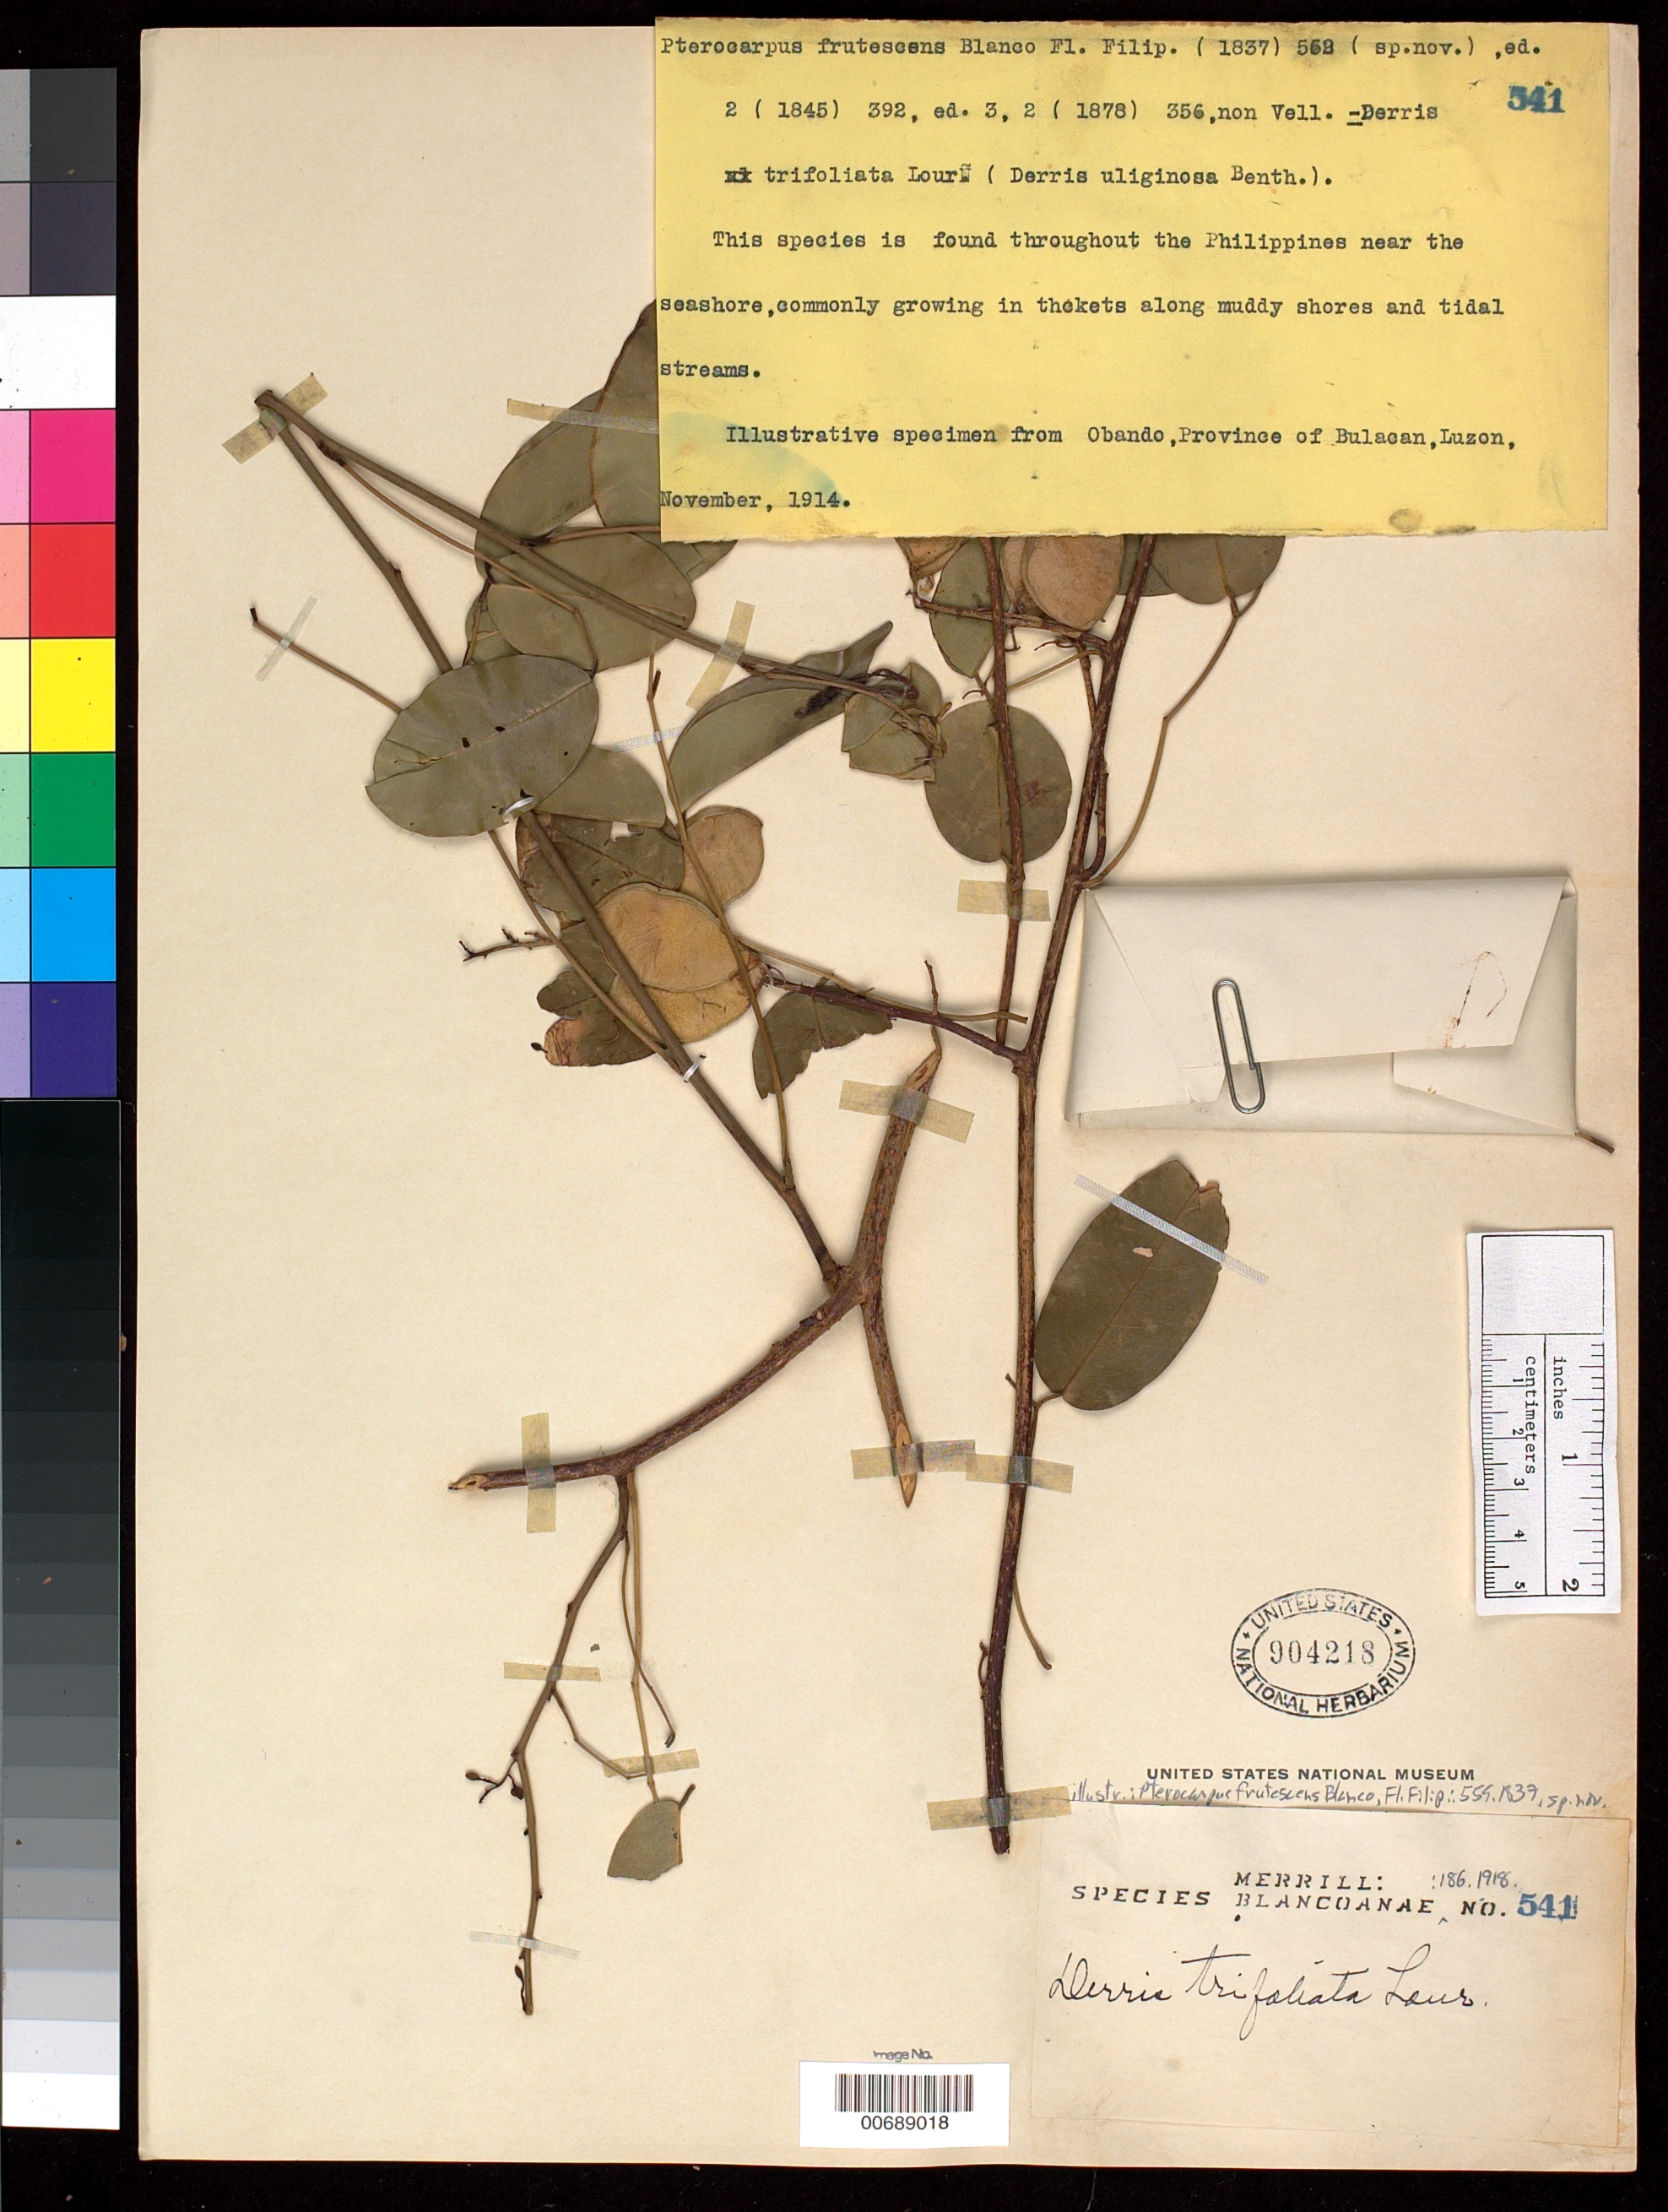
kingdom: Plantae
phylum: Tracheophyta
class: Magnoliopsida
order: Fabales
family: Fabaceae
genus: Derris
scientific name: Derris trifoliata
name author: Lour.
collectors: E. D. Merrill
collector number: Sp. Blancoan. 0541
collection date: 1914-11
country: Philippines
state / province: Central Luzon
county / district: Bulacan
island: Luzon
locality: Obando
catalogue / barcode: US 904218